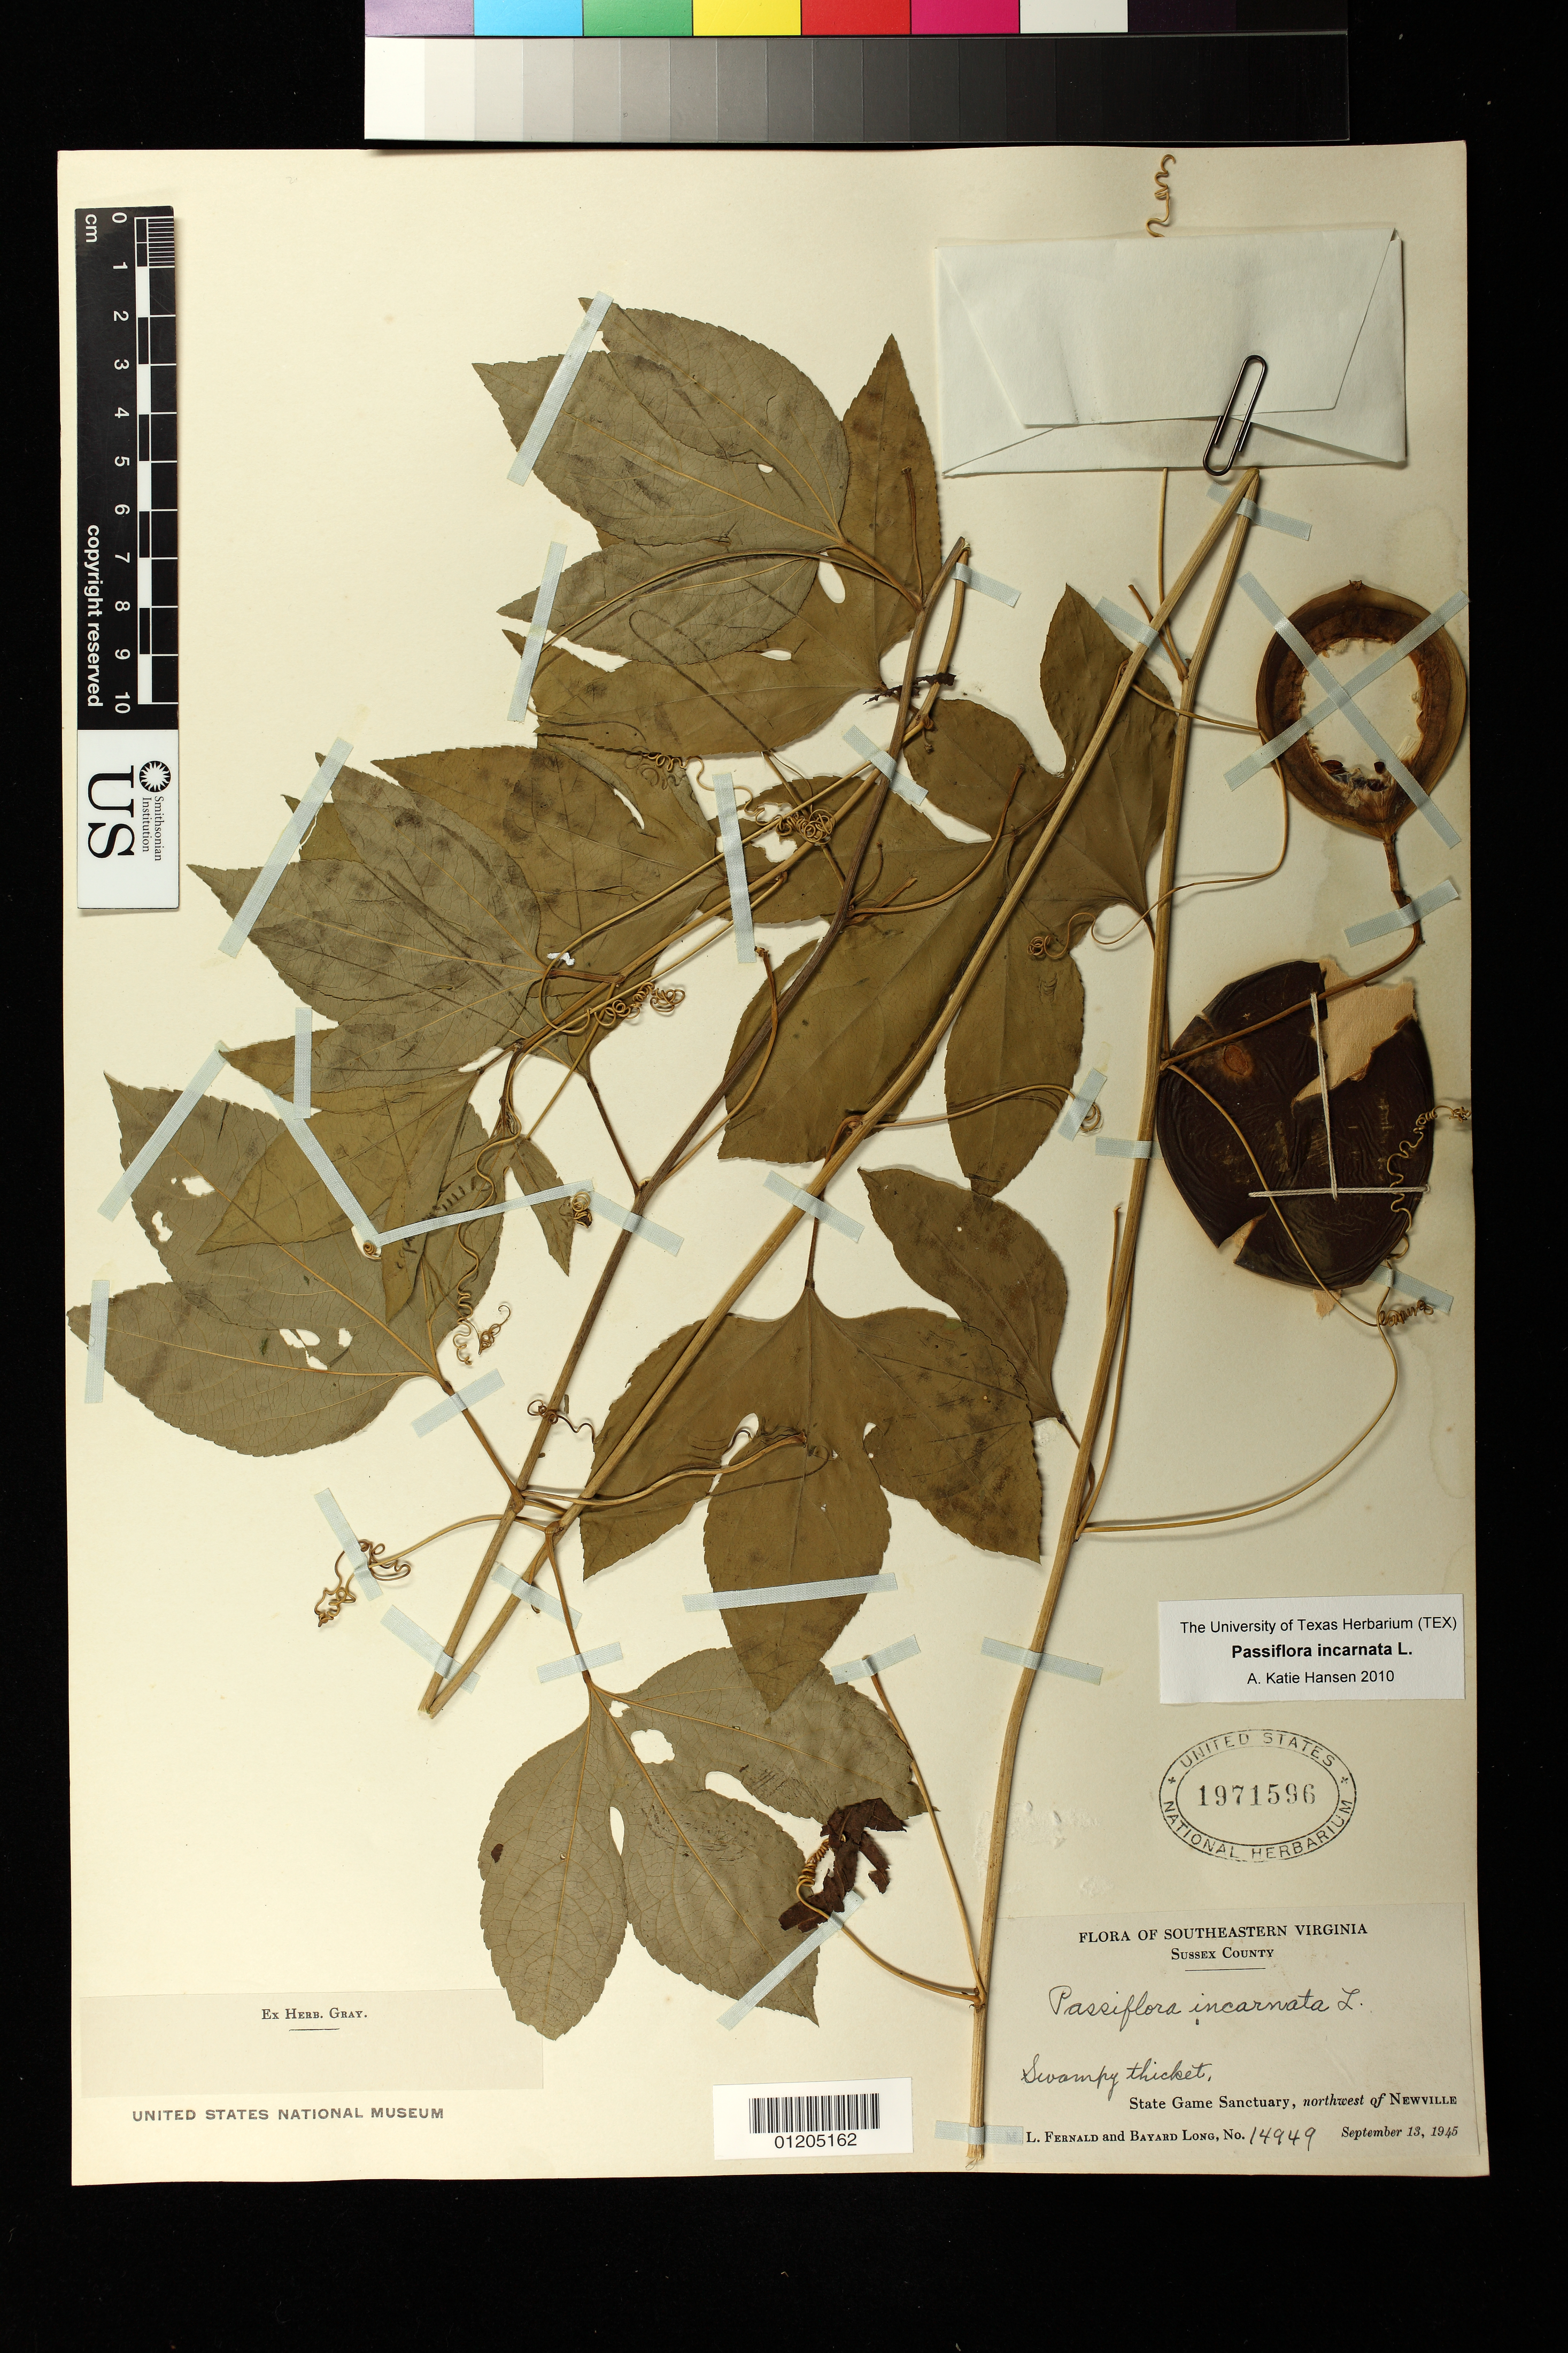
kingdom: Plantae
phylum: Tracheophyta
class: Magnoliopsida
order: Malpighiales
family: Passifloraceae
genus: Passiflora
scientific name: Passiflora incarnata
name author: L.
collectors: L. Fernald & B. H. Long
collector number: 14949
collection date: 1945-09-13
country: United States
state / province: Virginia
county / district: Sussex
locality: State Game Sanctuary, northwest of Newville.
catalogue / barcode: US 1971596